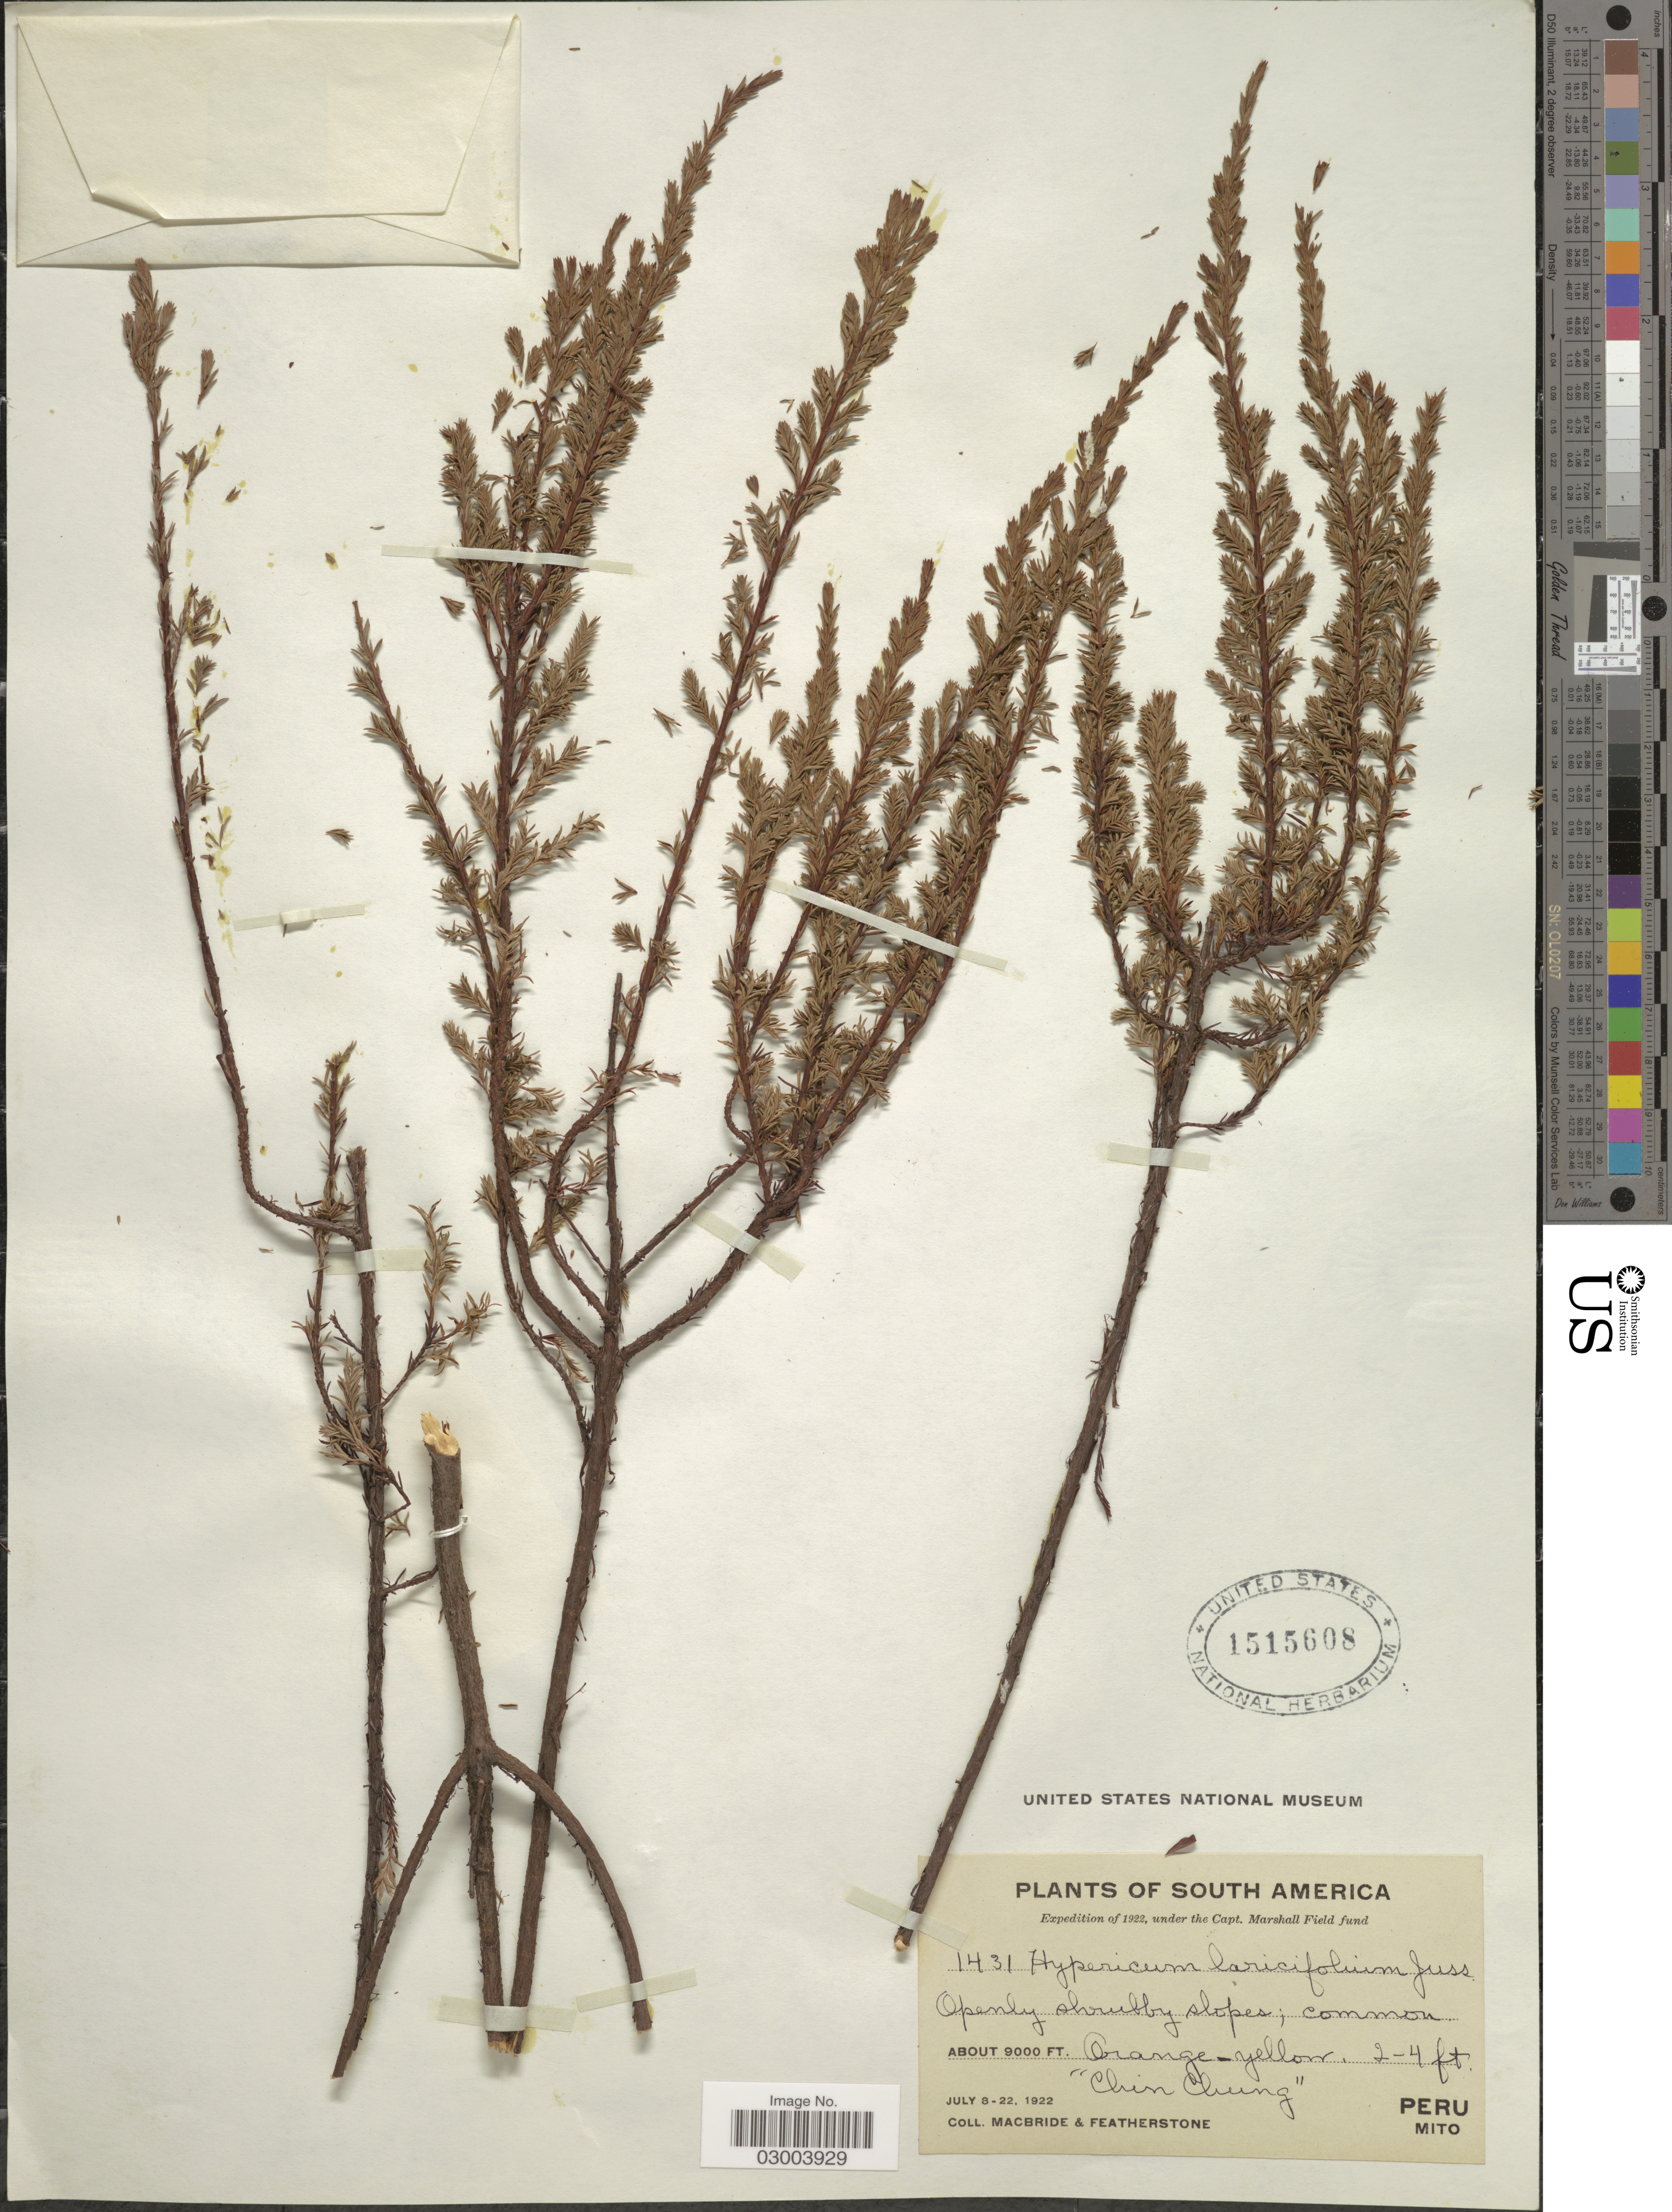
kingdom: Plantae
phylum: Tracheophyta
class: Magnoliopsida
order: Malpighiales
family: Hypericaceae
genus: Hypericum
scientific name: Hypericum laricifolium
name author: Juss.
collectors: Macbride, -- & -. Featherstone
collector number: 1431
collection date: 1922-07-08/1922-07-22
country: Peru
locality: Ching Chung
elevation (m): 2743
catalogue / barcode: US 1515608